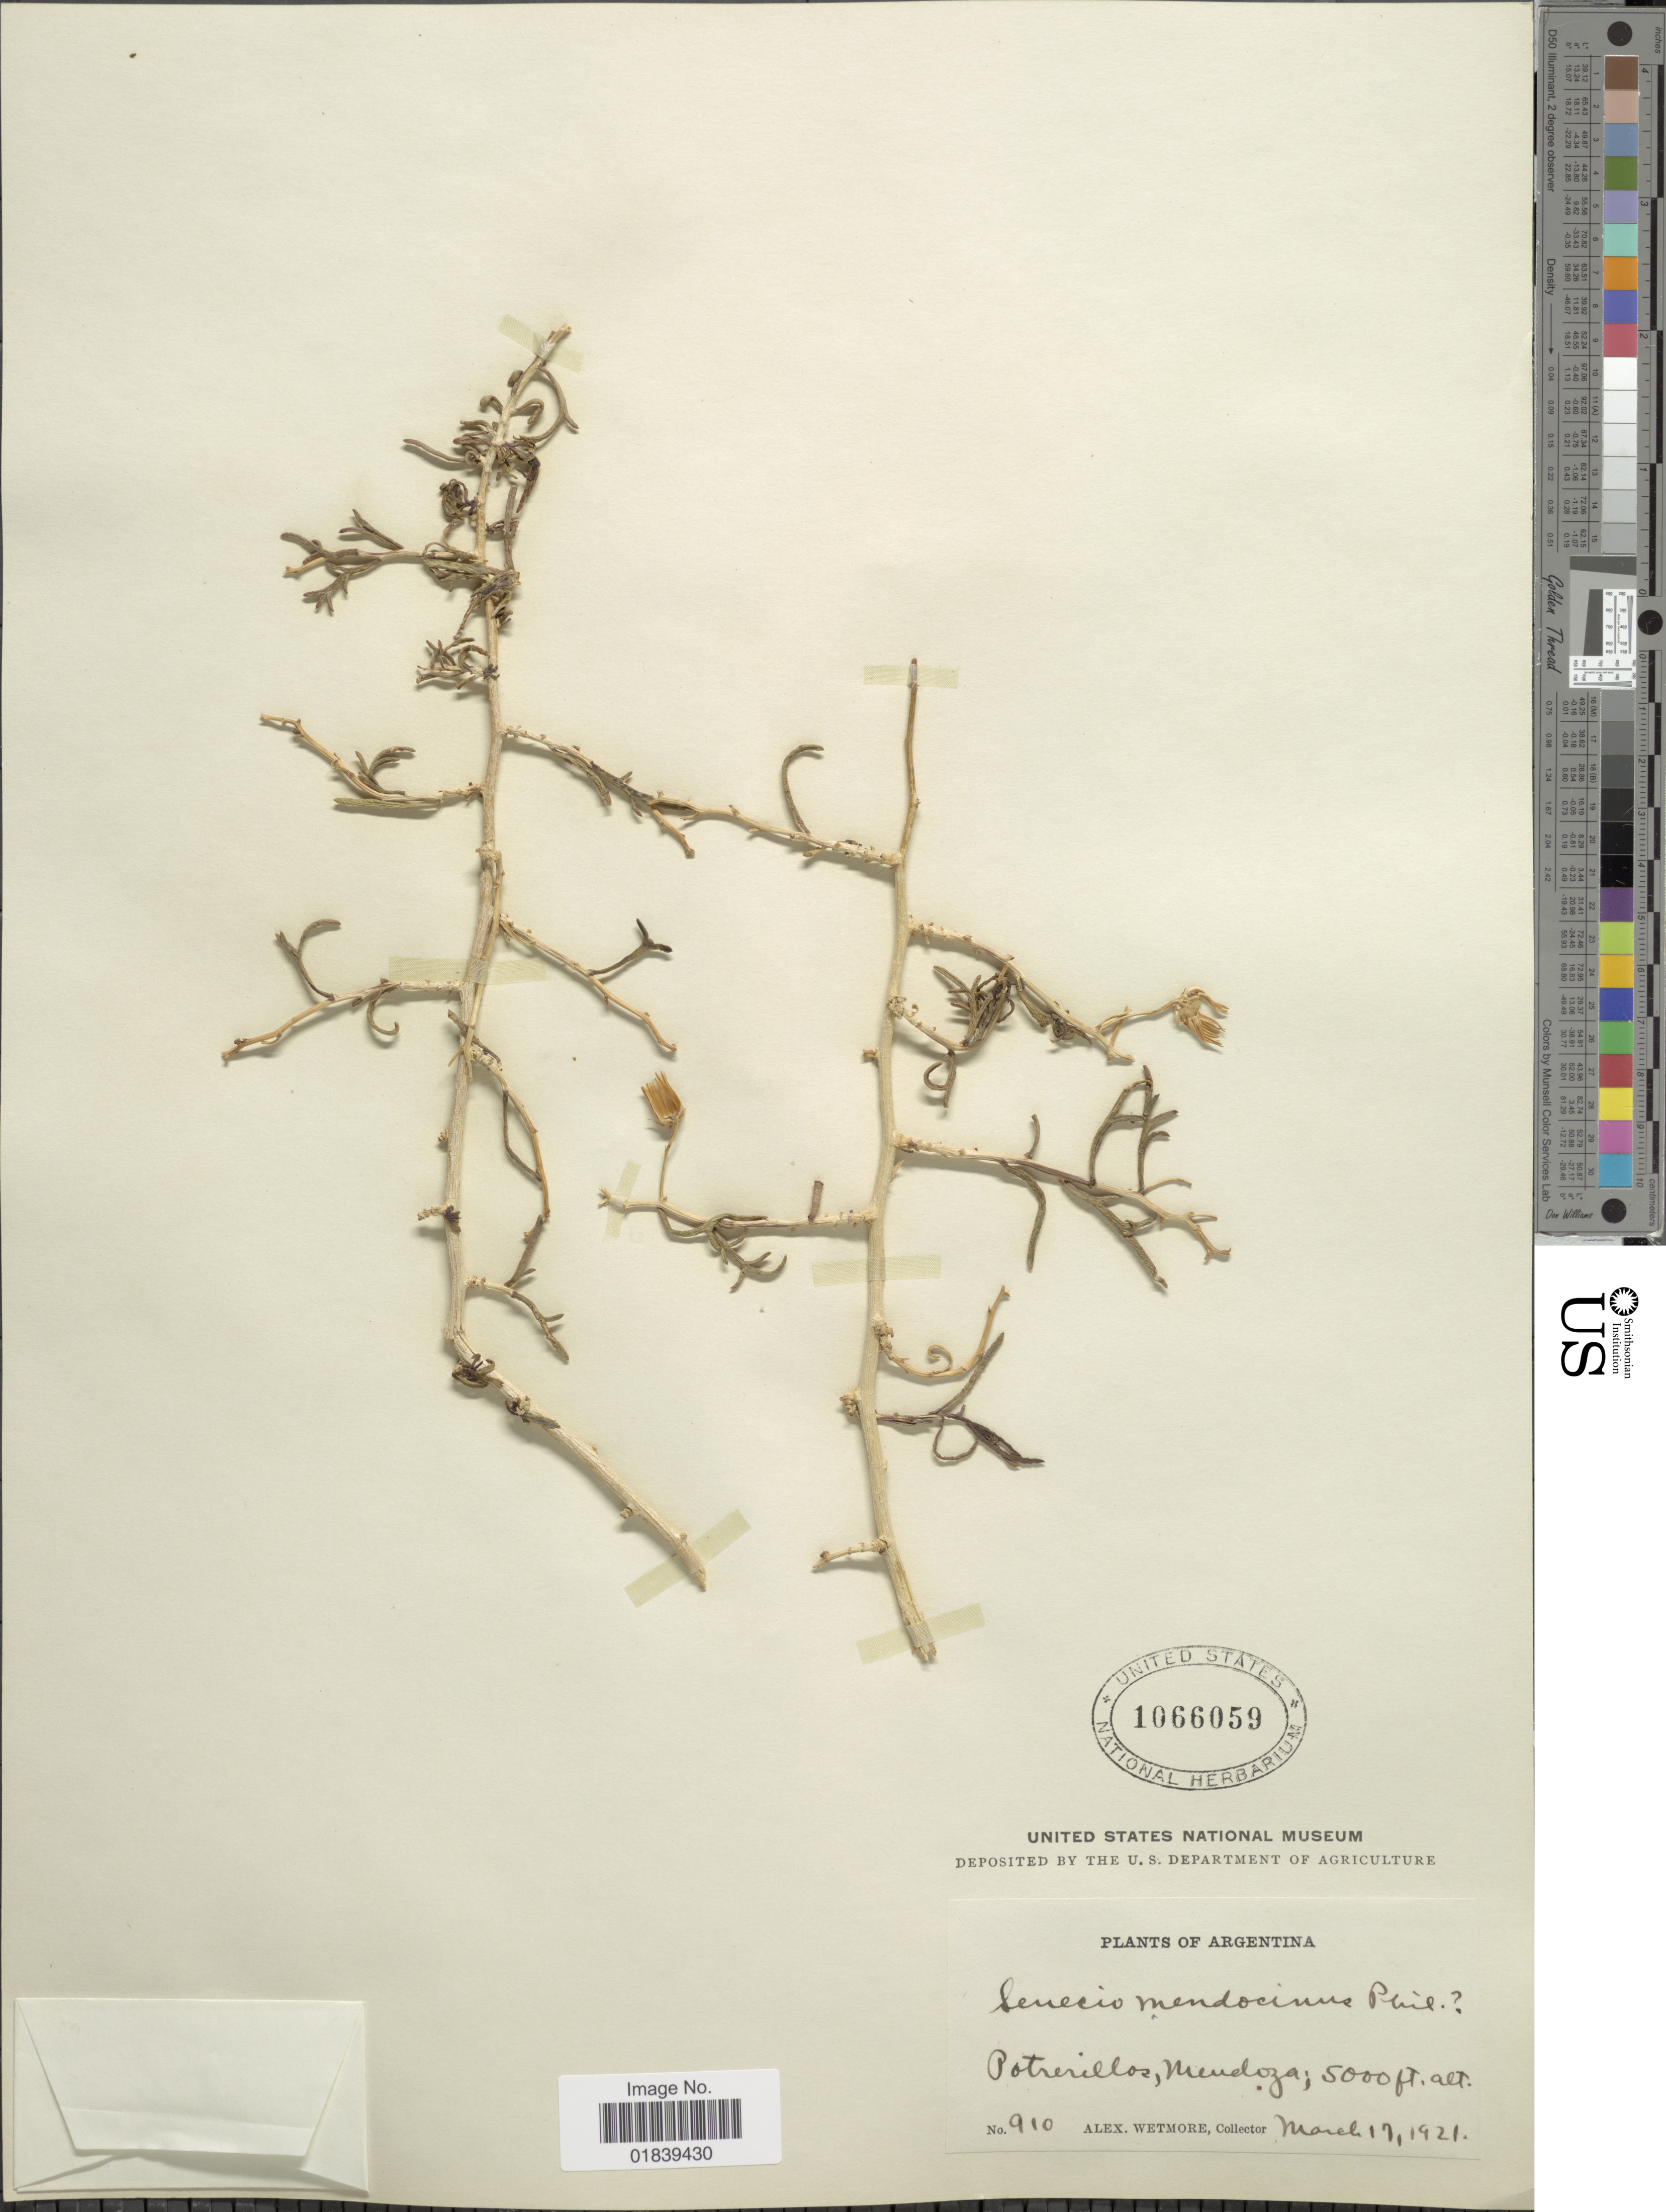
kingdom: Plantae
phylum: Tracheophyta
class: Magnoliopsida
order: Asterales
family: Asteraceae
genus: Senecio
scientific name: Senecio subulatus var. subulatus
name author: D. Don ex Hook. & Arn.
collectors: A. Wetmore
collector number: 910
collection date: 1921-03-17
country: Argentina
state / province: Mendoza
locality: Potrerillos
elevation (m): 1524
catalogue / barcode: US 1066059